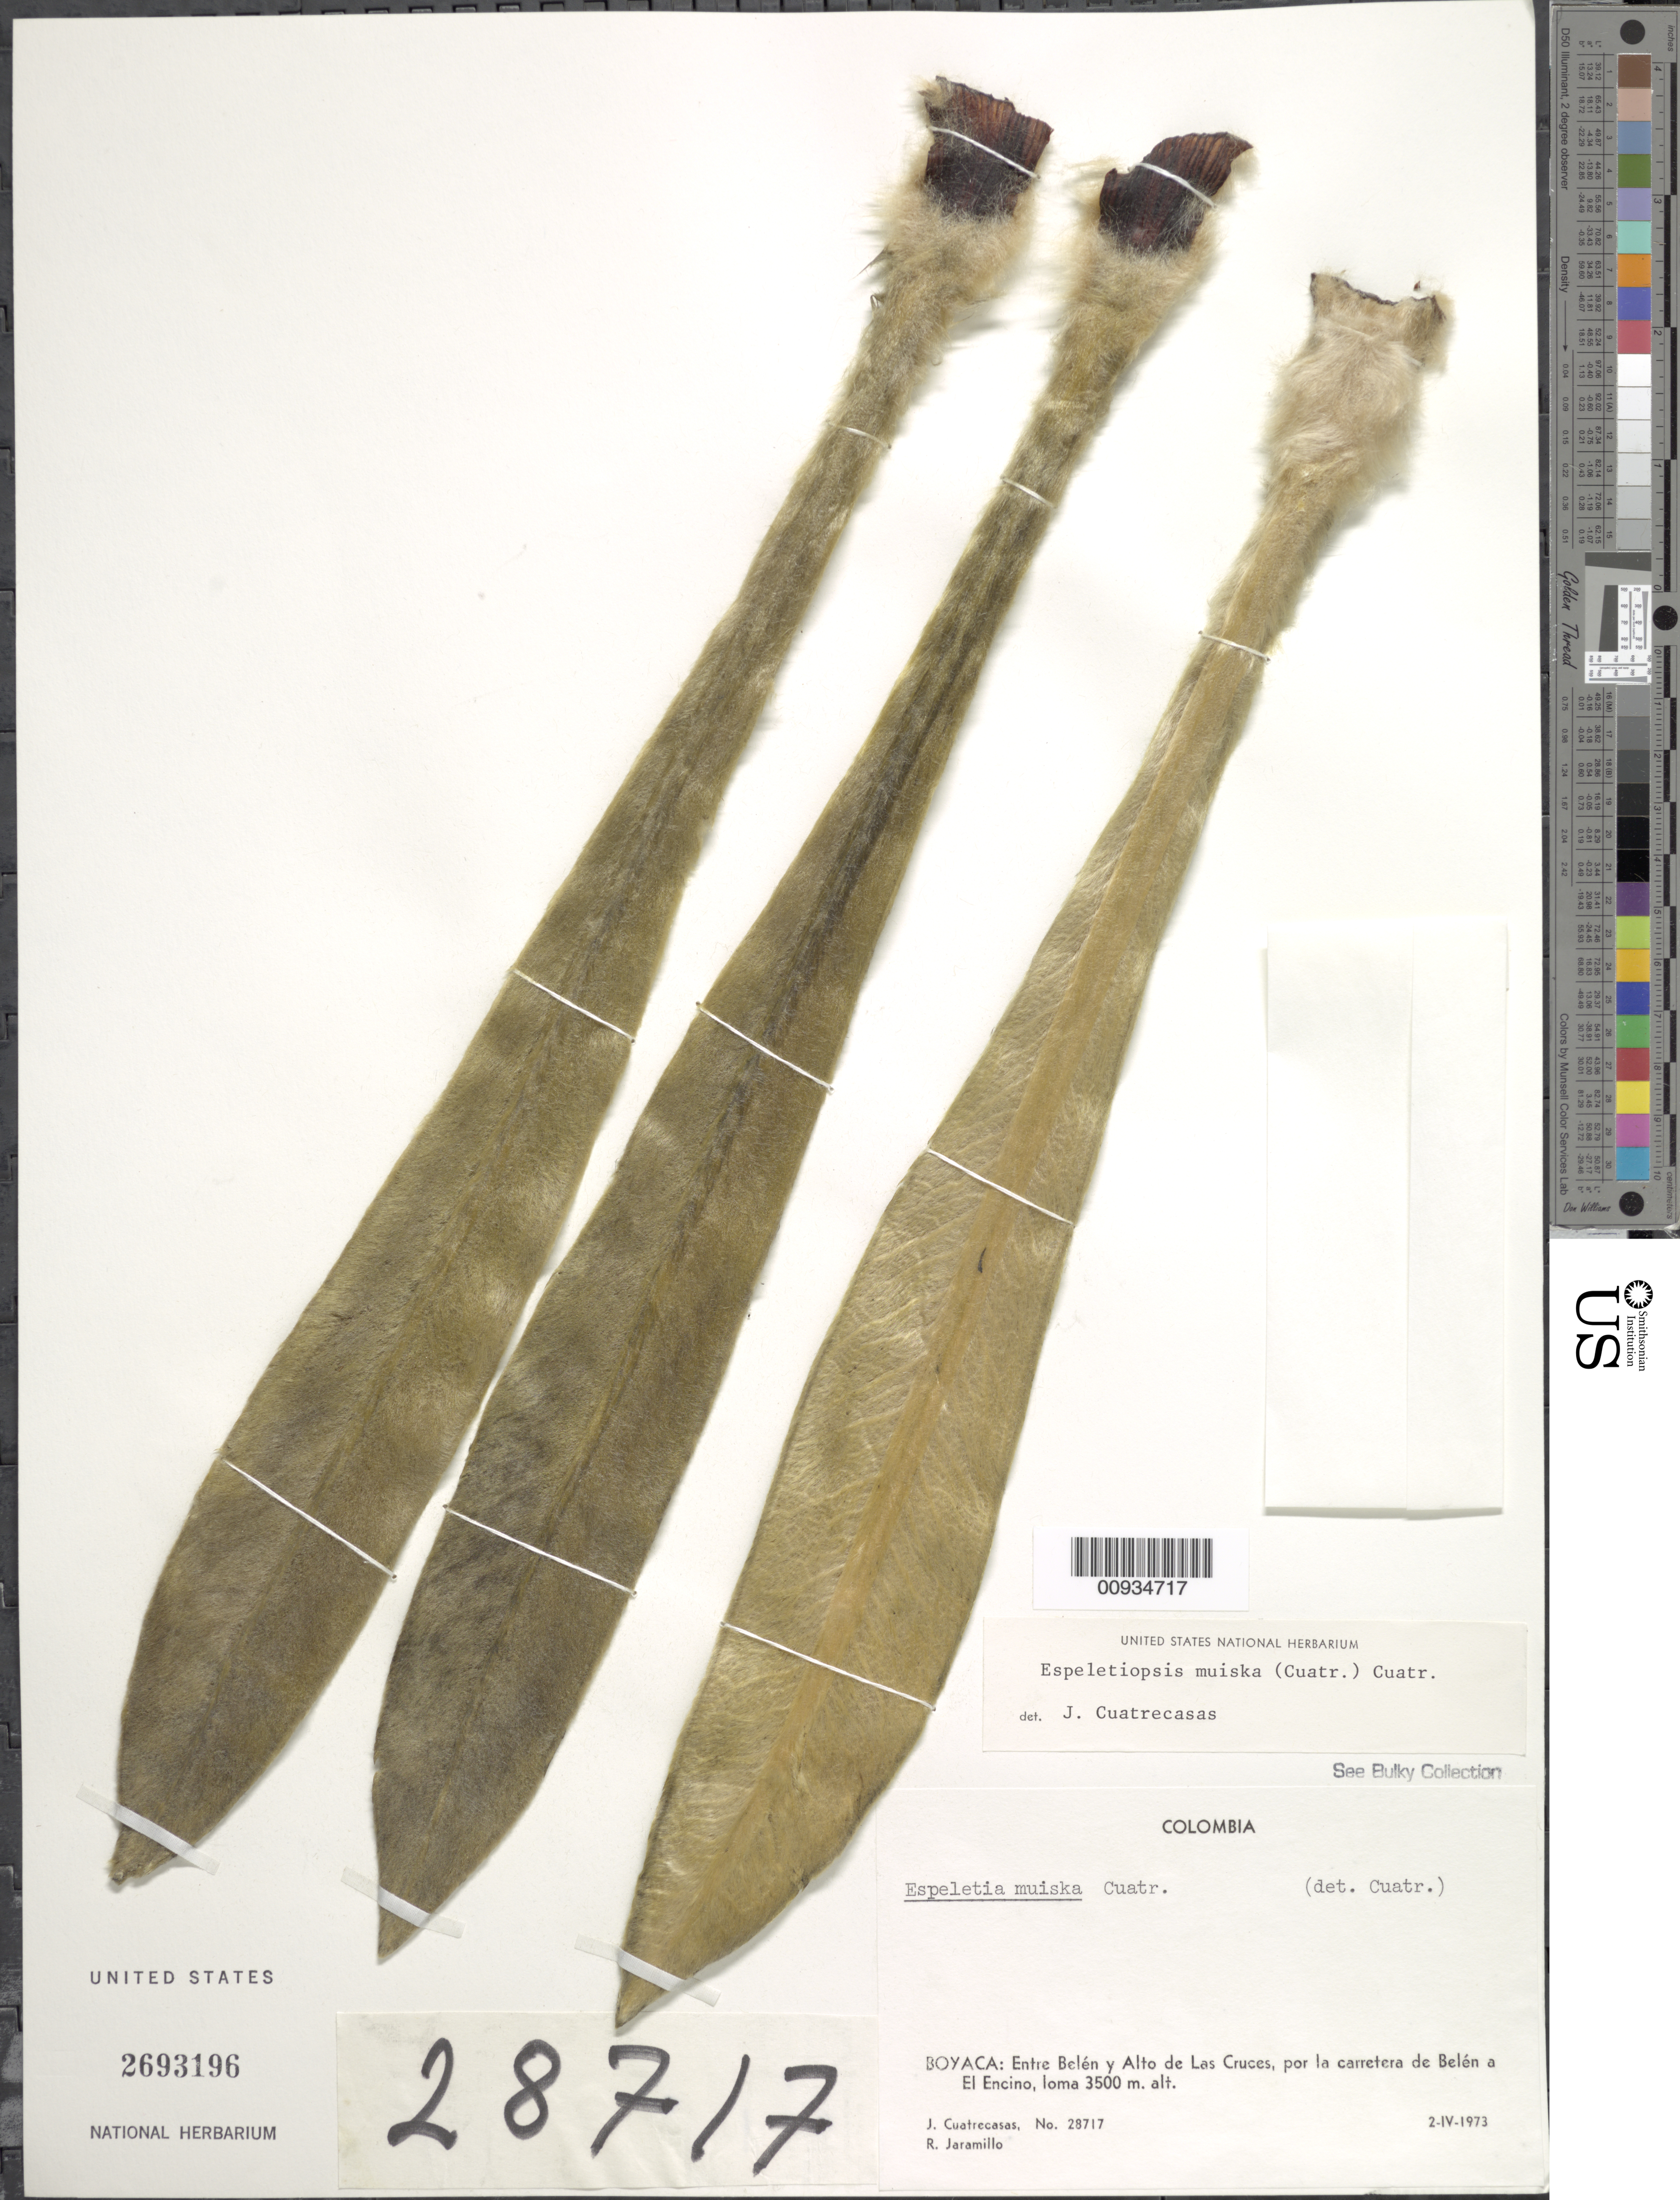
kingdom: Plantae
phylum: Tracheophyta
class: Magnoliopsida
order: Asterales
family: Asteraceae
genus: Espeletiopsis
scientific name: Espeletiopsis muiska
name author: (Cuatrec.) Cuatrec.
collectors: J. Cuatrecasas & R. Jaramillo M.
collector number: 28717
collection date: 1973-04-02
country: Colombia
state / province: Boyacá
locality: Boyacá: Entre Belen y Alto de Las Cruces, por la carretera de Belen a El Encino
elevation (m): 3500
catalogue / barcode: US 2693196